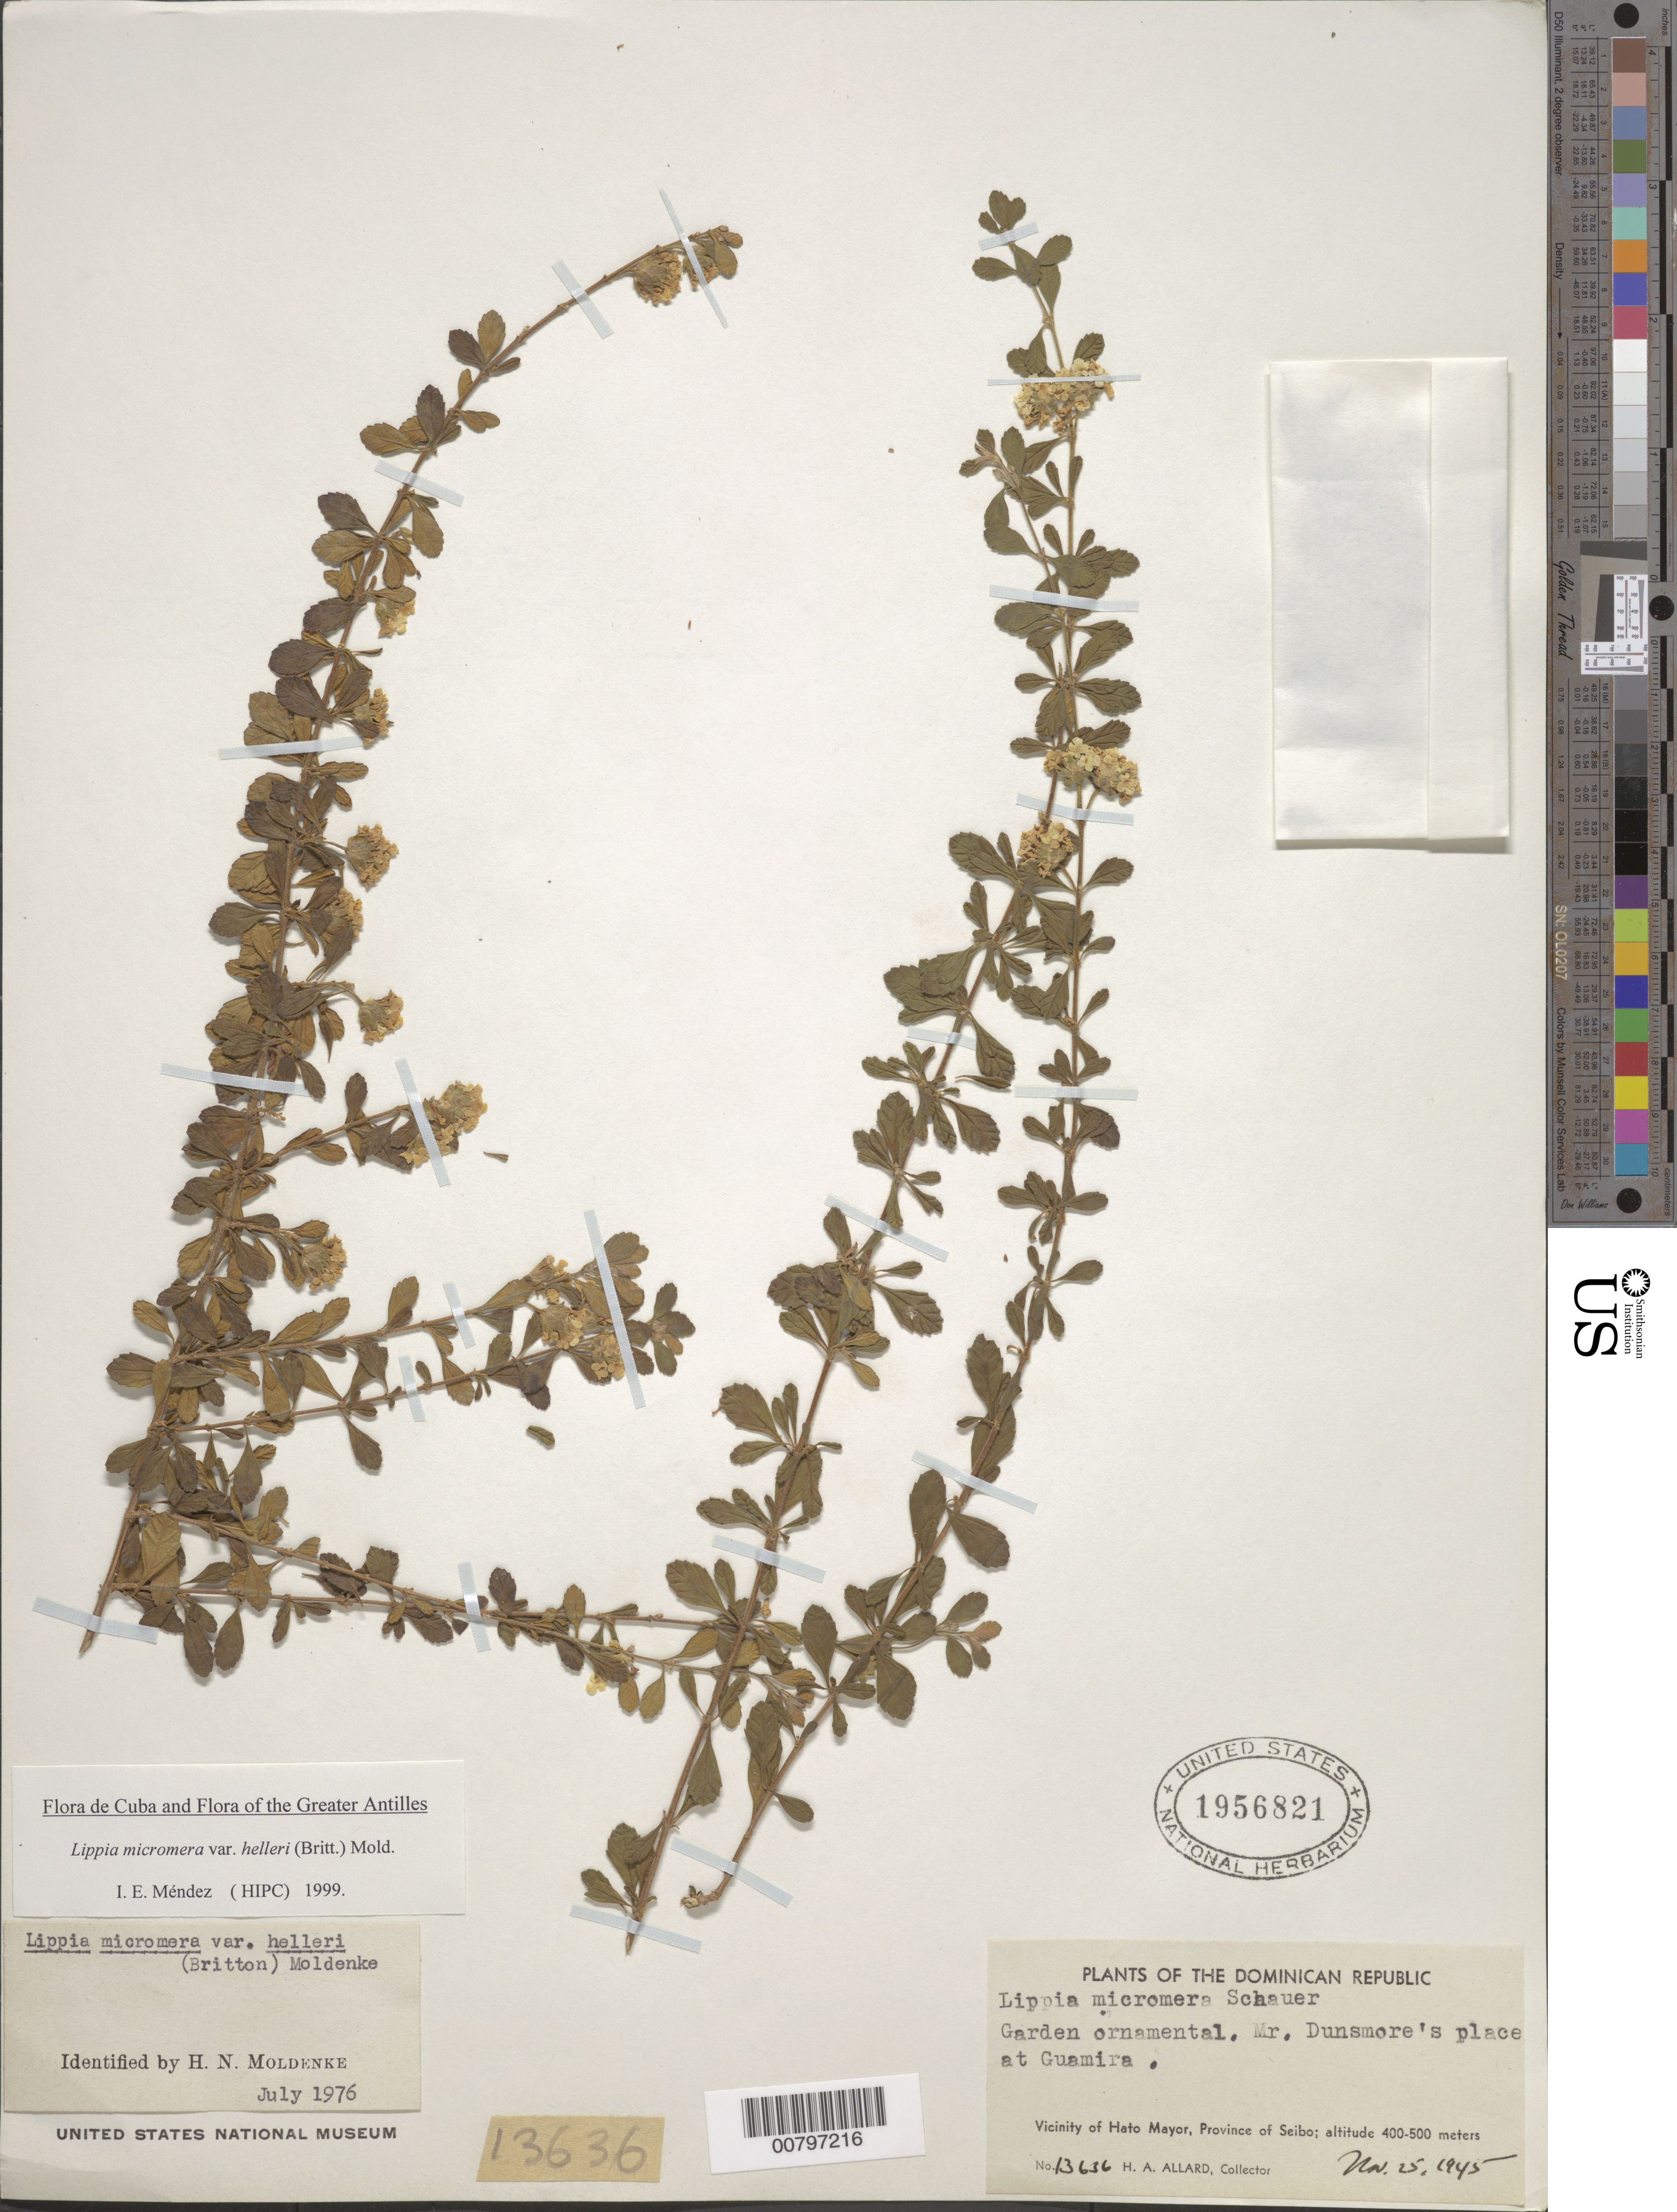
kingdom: Plantae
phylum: Tracheophyta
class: Magnoliopsida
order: Lamiales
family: Verbenaceae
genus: Lippia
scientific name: Lippia micromera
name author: Schauer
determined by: Méndez, Isidro E., (HIPC)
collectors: H. A. Allard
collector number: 13636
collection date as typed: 25 Jan 1923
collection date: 1923-01-25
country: Dominican Republic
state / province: El Seibo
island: Hispaniola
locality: Vicinity of Hato Mayor, Mr. Dunsmore's place at Guamira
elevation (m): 400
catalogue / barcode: US 1956821